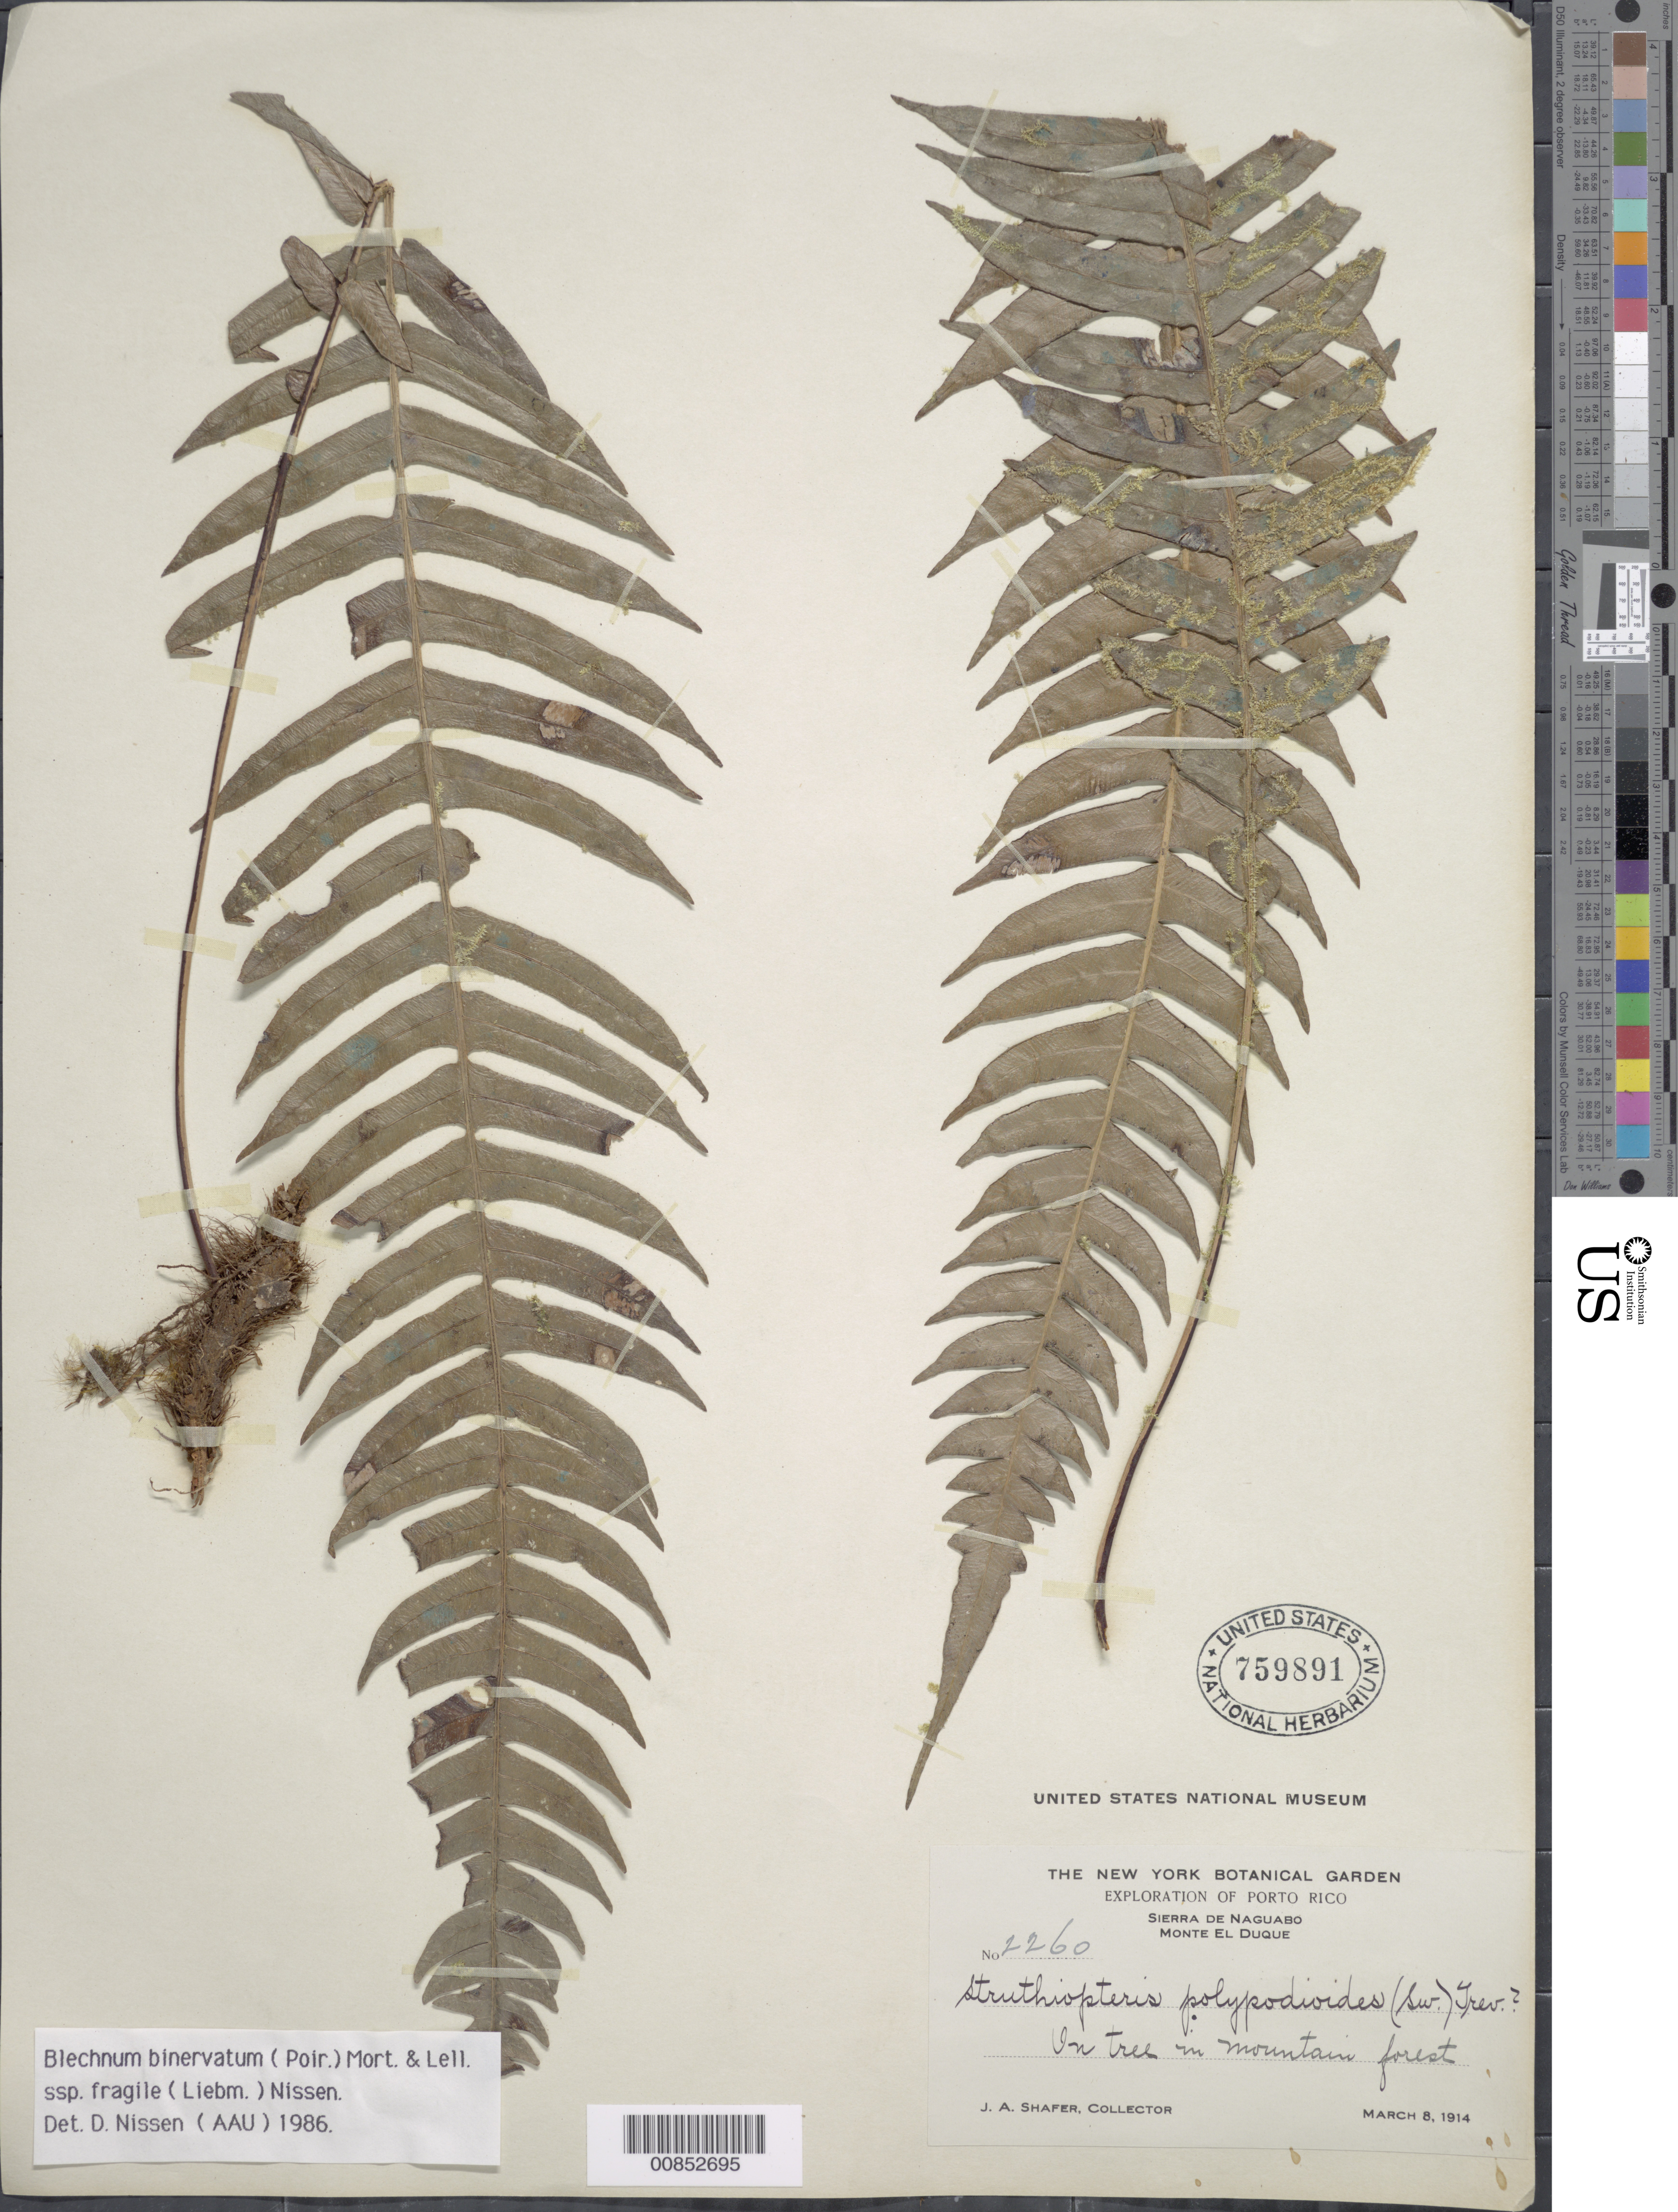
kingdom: Plantae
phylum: Tracheophyta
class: Polypodiopsida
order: Polypodiales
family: Blechnaceae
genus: Blechnum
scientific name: Blechnum fragile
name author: (Liebm.) C.V. Morton & Lellinger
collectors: J. A. Shafer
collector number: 2260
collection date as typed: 08 Mar 1914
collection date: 1914-03-08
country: Puerto Rico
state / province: Naguabo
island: Puerto Rico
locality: Sierra de Naguabo, Monte El Duque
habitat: Mountain forest, on tree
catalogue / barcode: US 759891